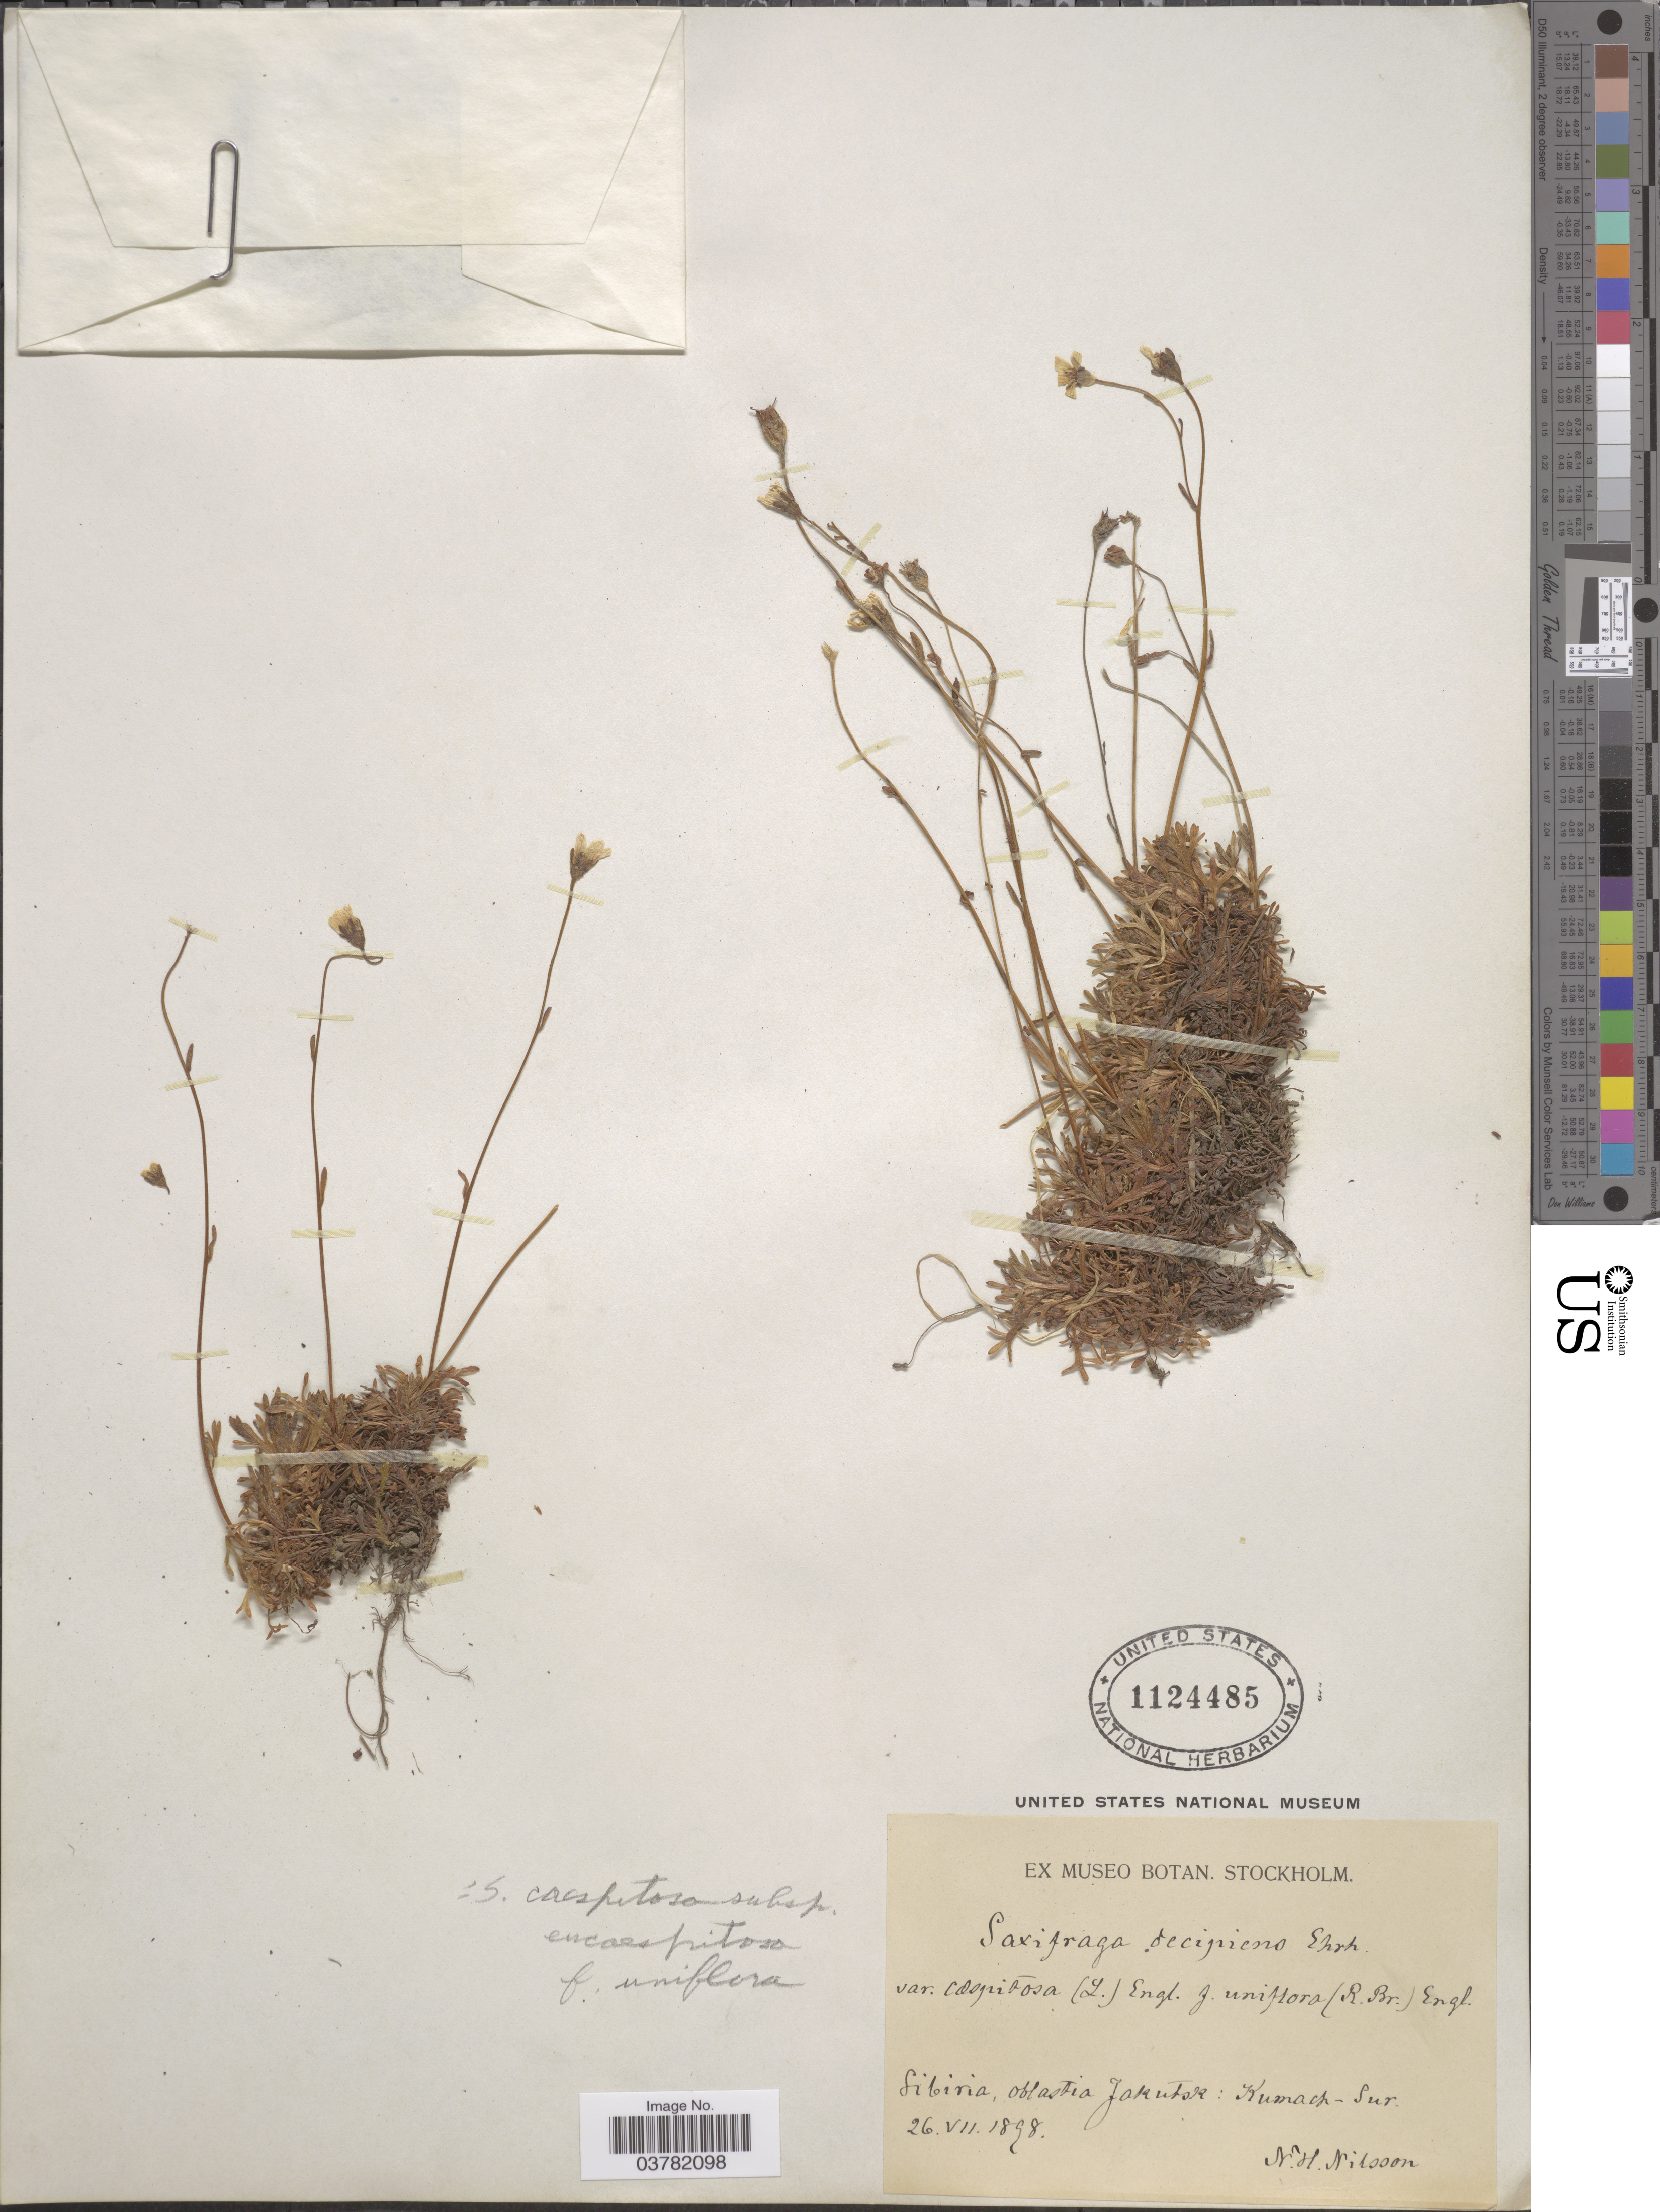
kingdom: Plantae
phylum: Tracheophyta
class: Magnoliopsida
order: Saxifragales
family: Saxifragaceae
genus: Saxifraga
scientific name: Saxifraga caespitosa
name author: L.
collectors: N. H. Nilsson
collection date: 1898-07-26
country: Russian Federation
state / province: Sakha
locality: Sibiria, oblastia Jakutsk : Kumach-Sur.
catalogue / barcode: US 1124485